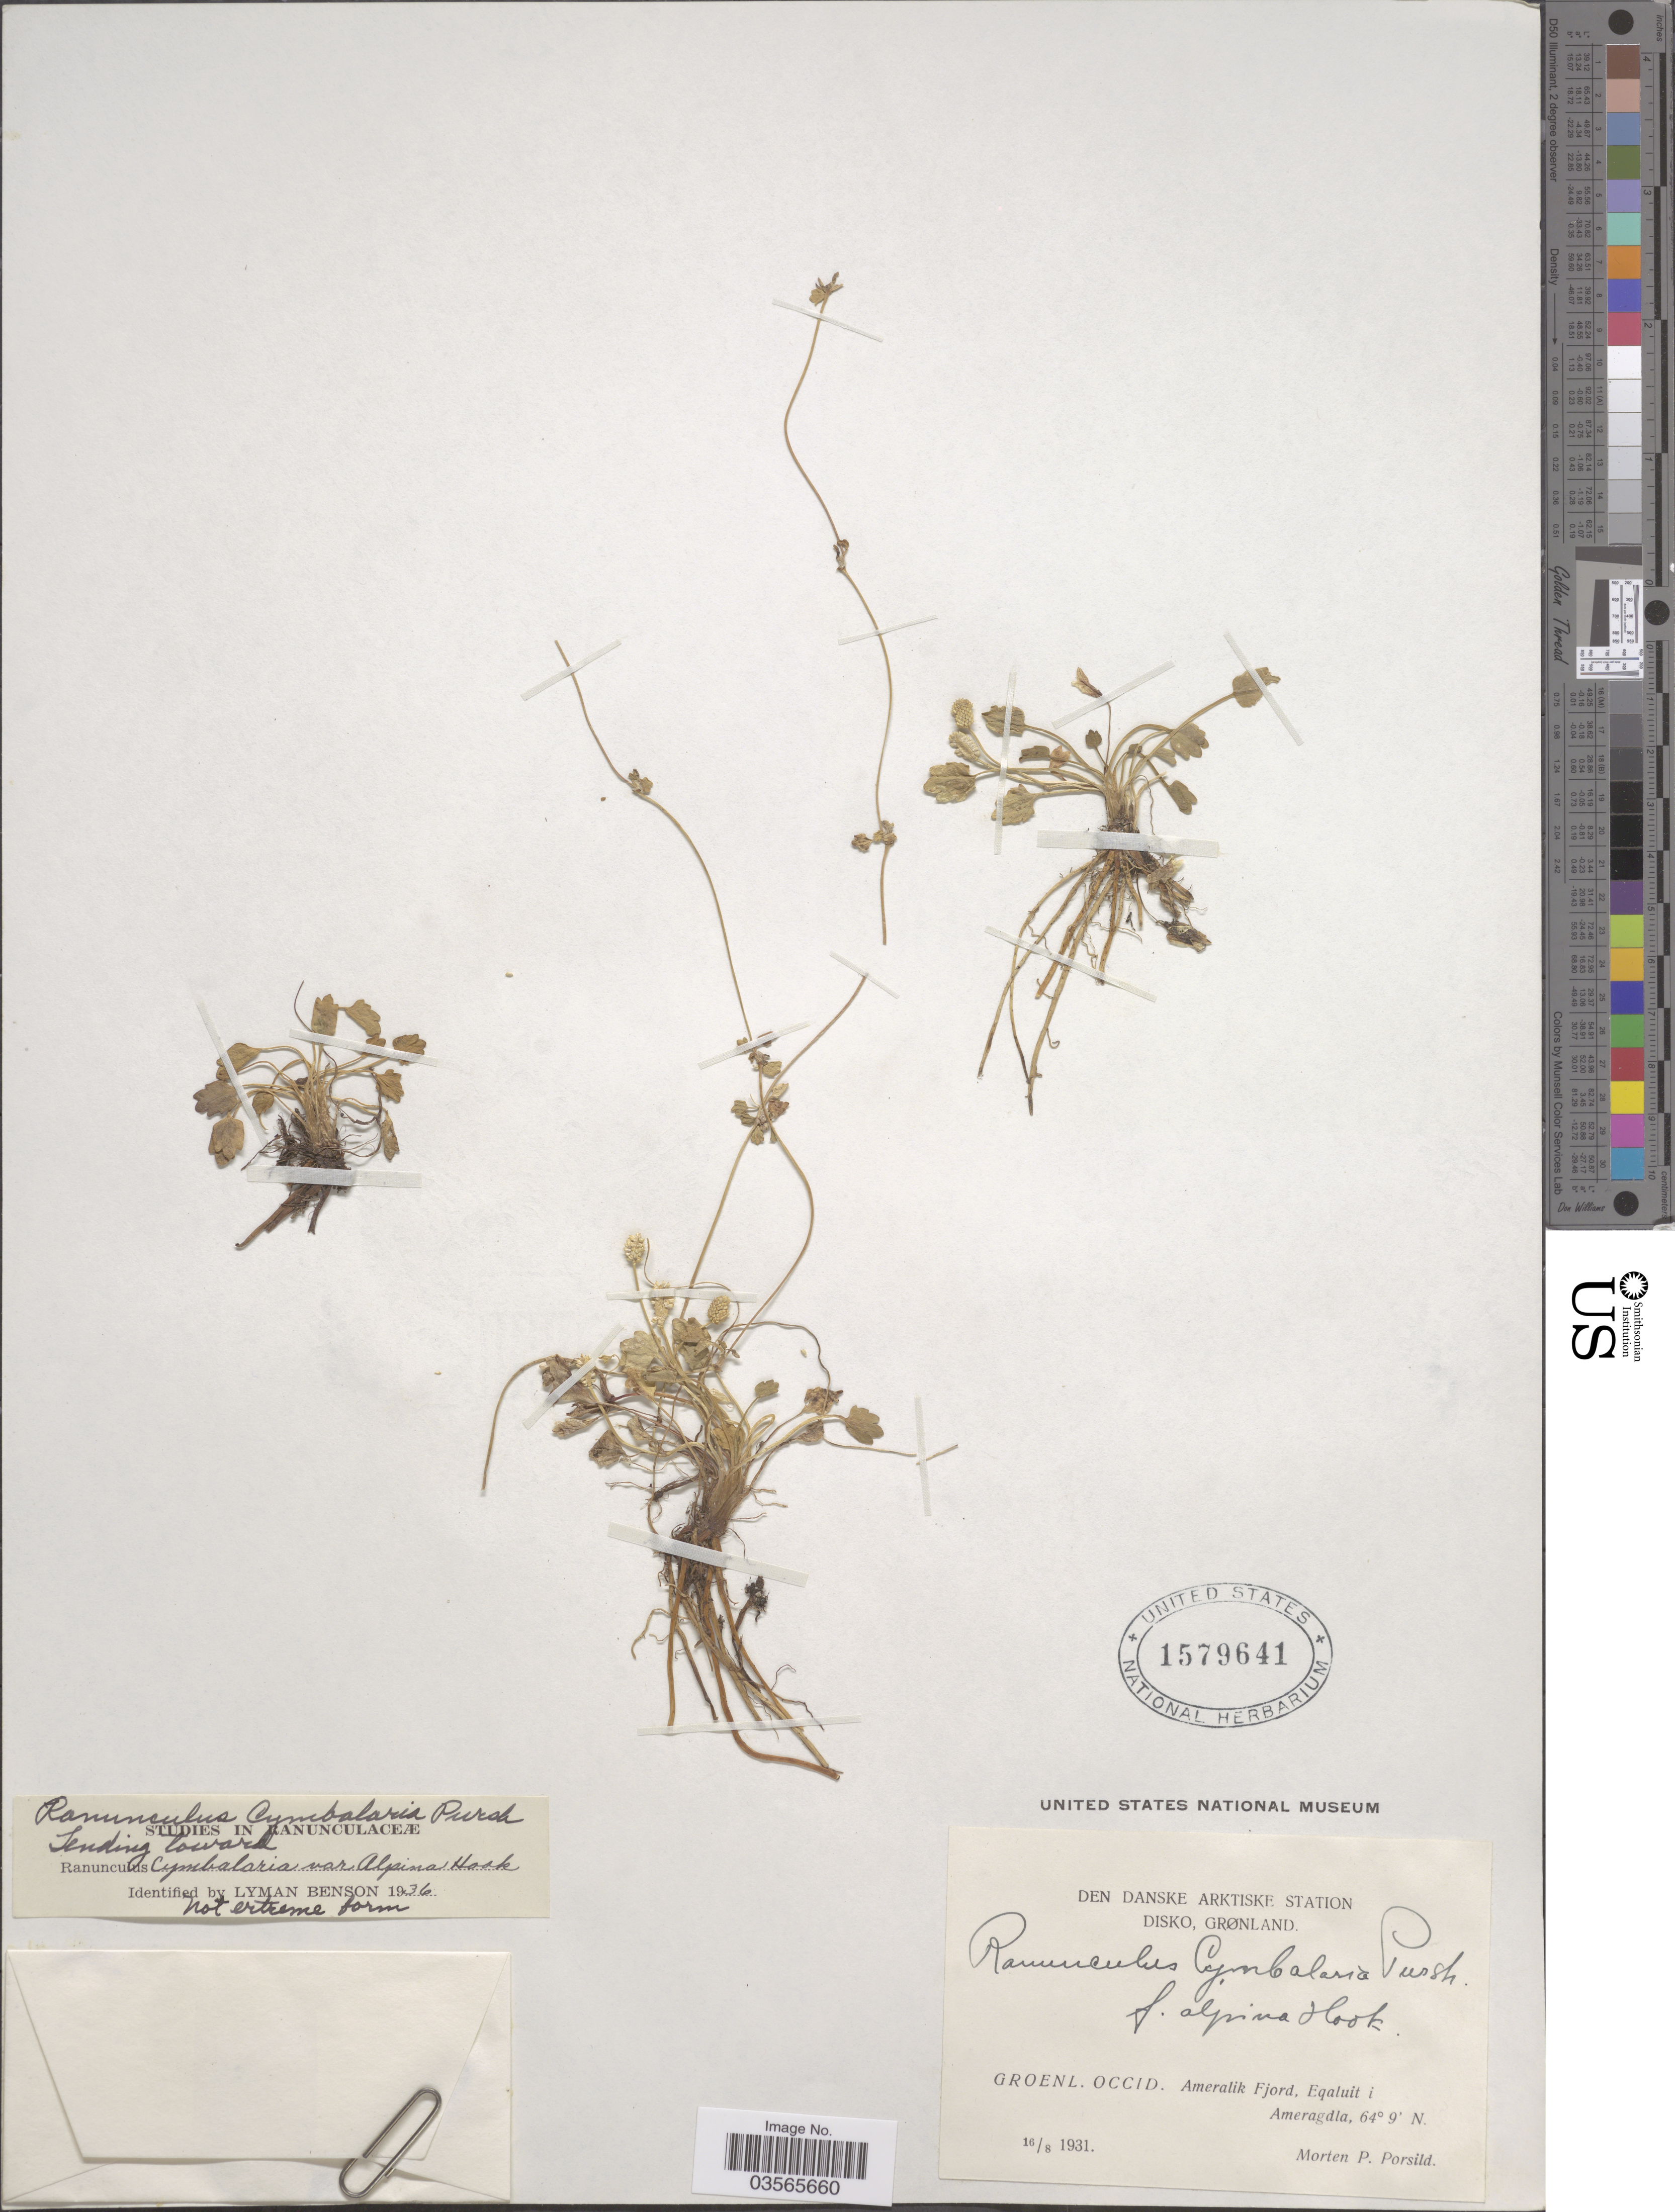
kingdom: Plantae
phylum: Tracheophyta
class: Magnoliopsida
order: Ranunculales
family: Ranunculaceae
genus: Halerpestes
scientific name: Halerpestes cymbalaria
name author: (Pursh) Greene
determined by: Strong, M. T., (US), Smithsonian Institution - National Museum of Natural History (UNITED STATES)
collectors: M. P. Porsild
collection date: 1931-08-16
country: Greenland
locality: Den Danske Arktiske Station. Disko, Grønland. Groenl. Occid. Ameralik Fjord, Equaluit i Ameragdla.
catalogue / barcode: US 1579641